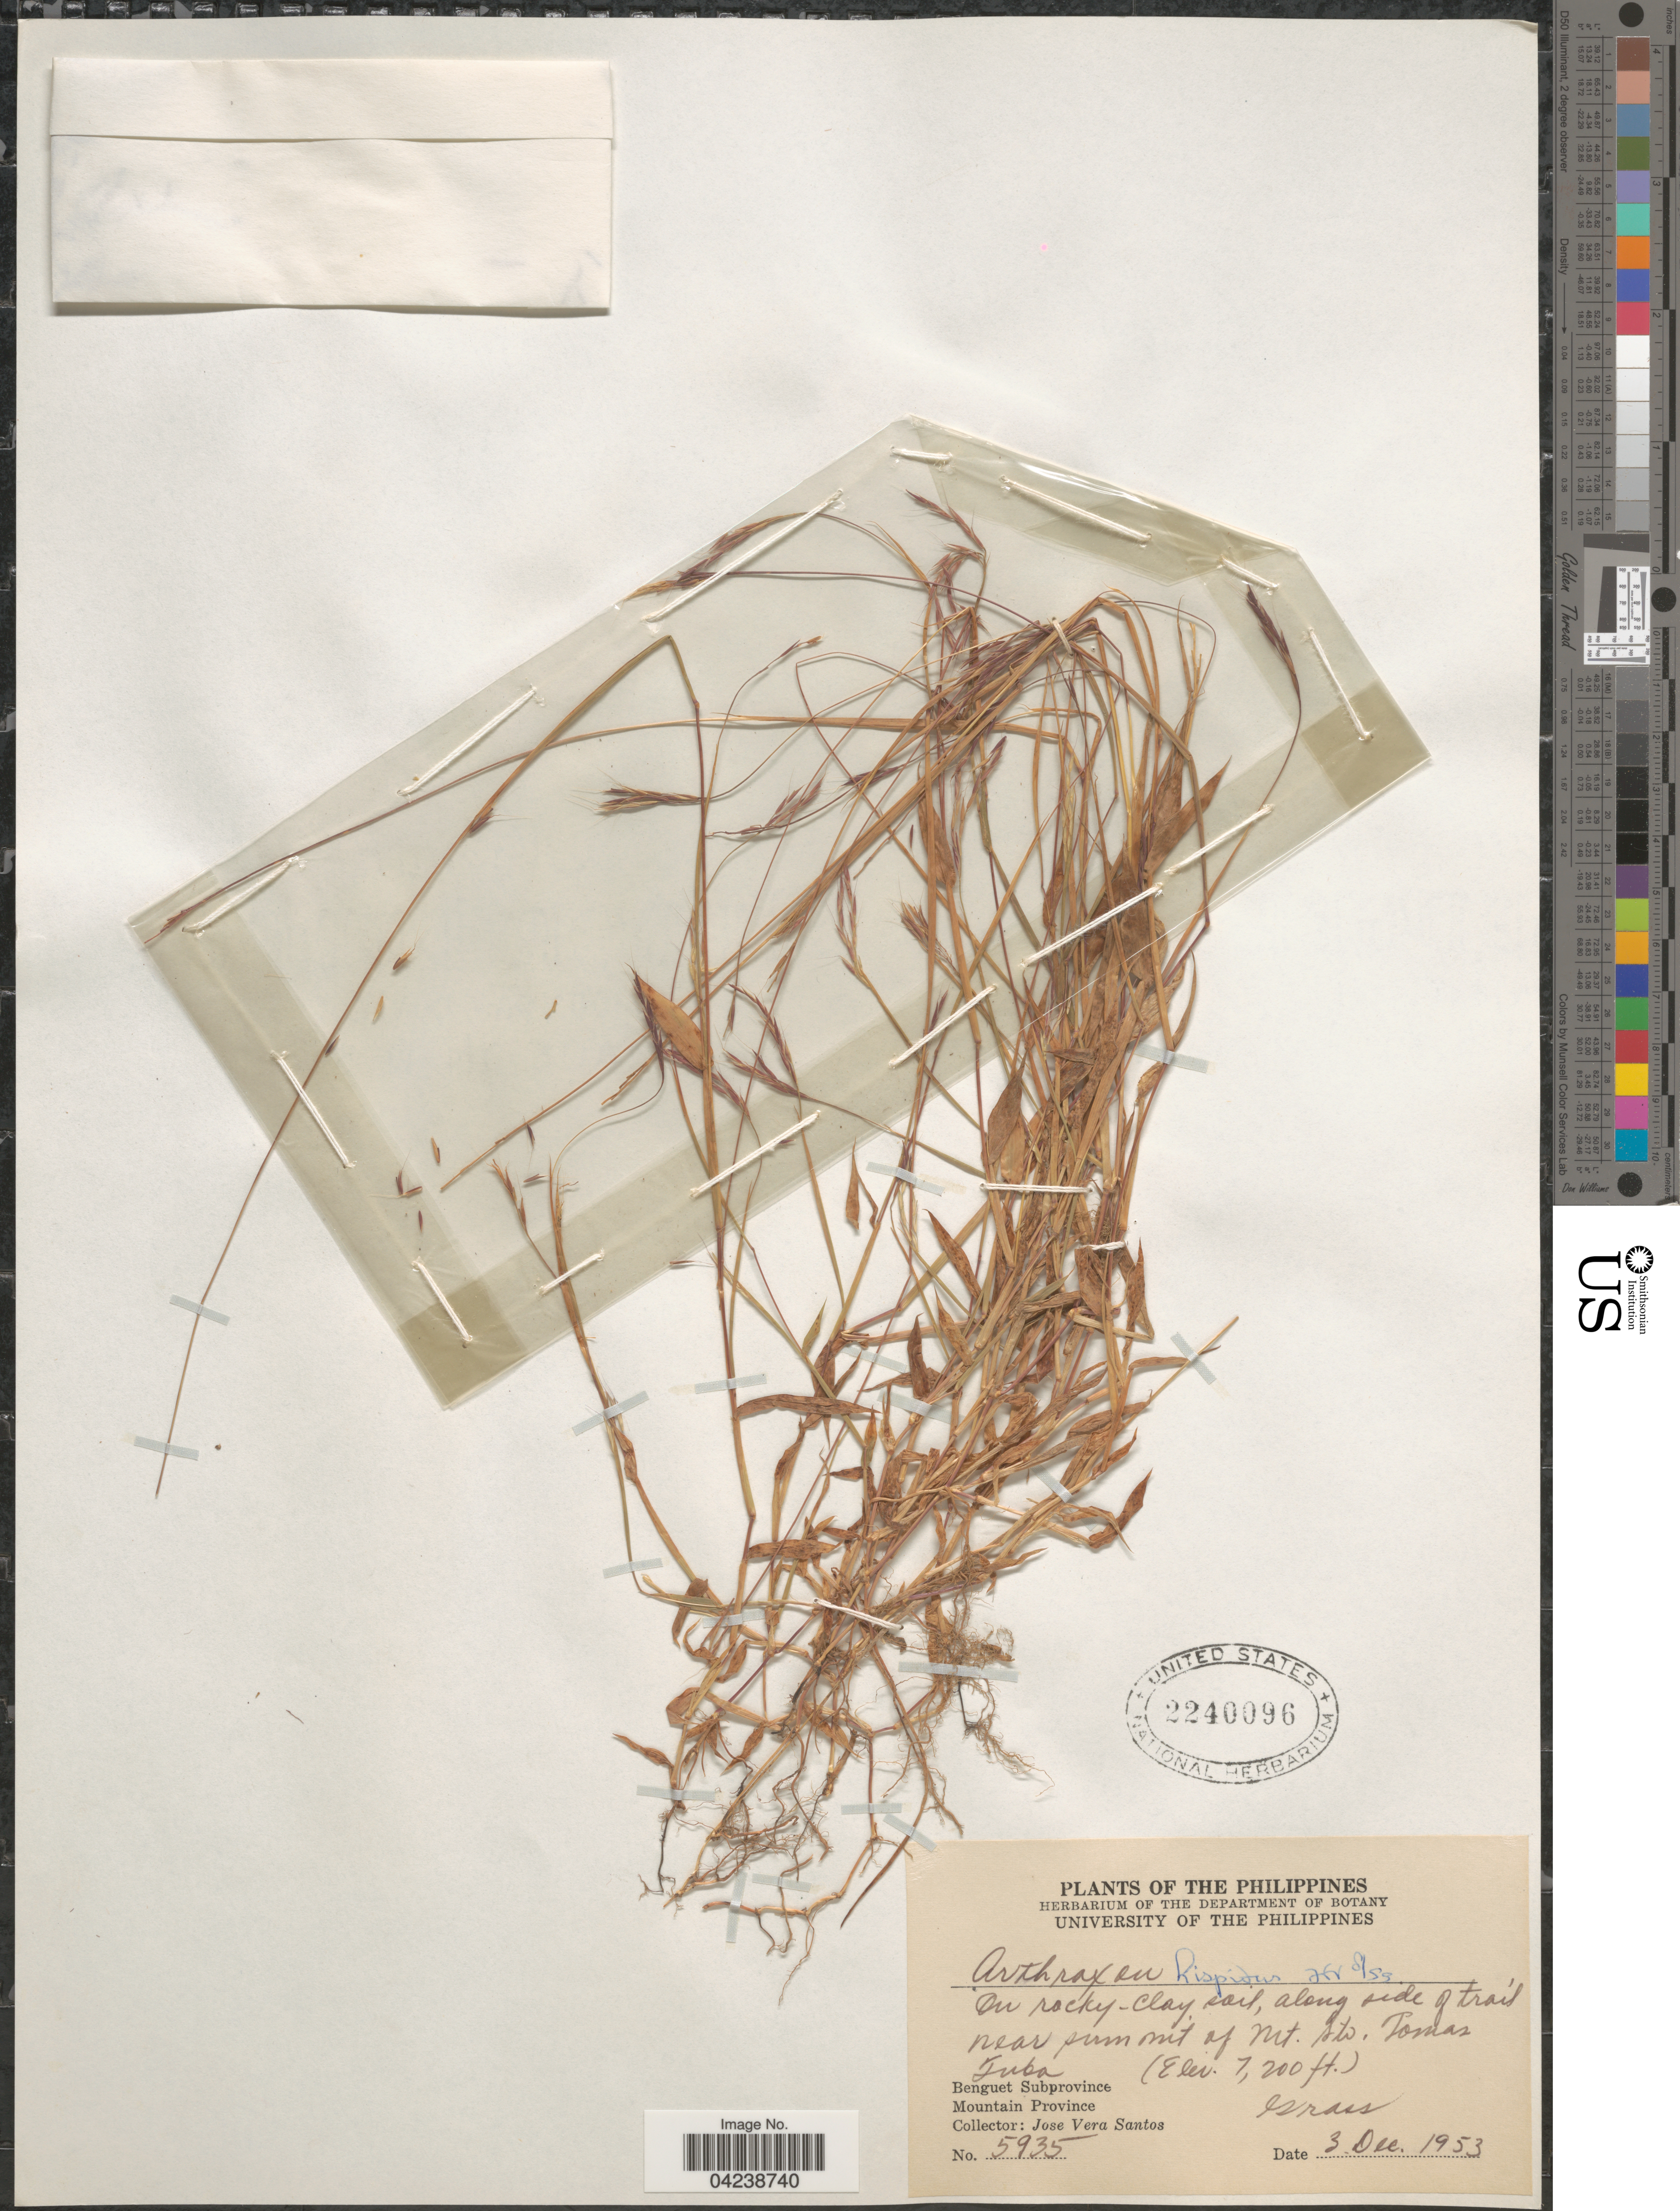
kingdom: Plantae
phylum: Tracheophyta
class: Liliopsida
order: Poales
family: Poaceae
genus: Arthraxon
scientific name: Arthraxon hispidus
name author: (Thunb.) Makino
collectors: J. Santos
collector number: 5935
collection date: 1953-12-03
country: Philippines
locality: Near summit of Mt. Sto. Tomas. Tuba. Benguet Subprovince. Mountain Province.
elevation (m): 2195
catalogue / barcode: US 2240096